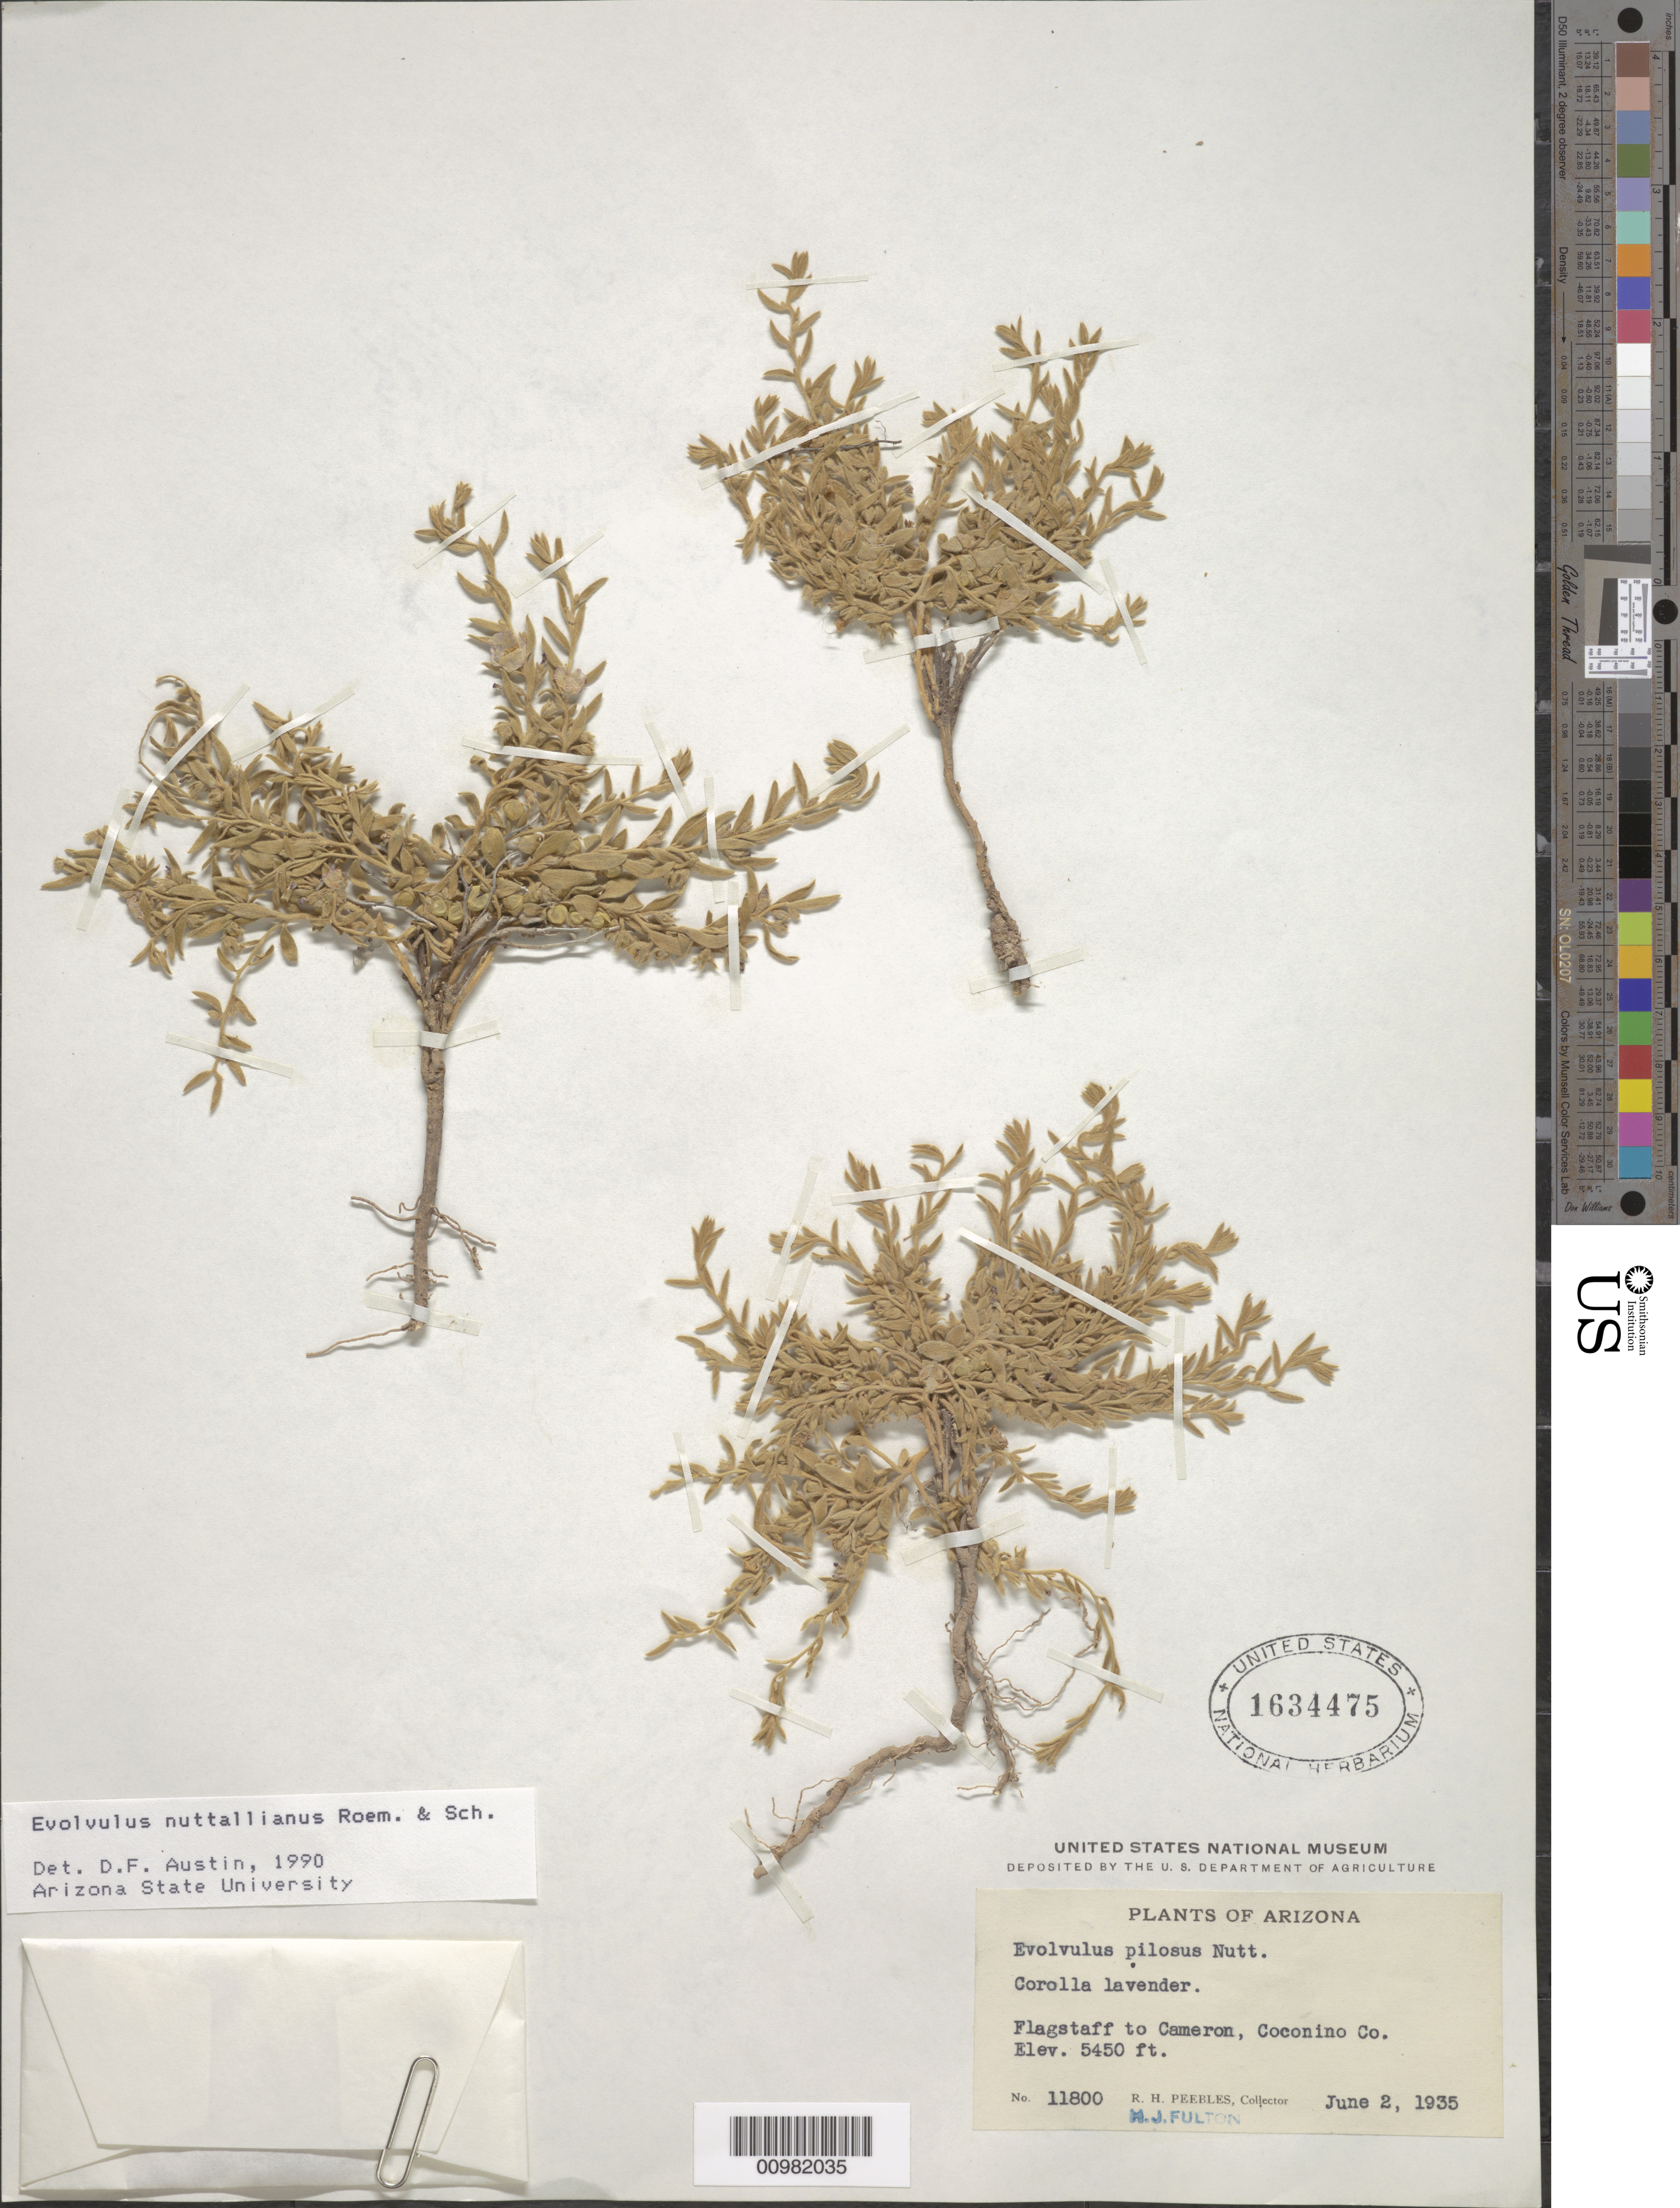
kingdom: Plantae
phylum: Tracheophyta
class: Magnoliopsida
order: Solanales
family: Convolvulaceae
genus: Evolvulus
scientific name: Evolvulus nuttallianus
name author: Roem. & Schult.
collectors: R. H. Peebles & H. Fulton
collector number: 11800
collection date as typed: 02 Jun 1935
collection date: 1935-06-02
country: United States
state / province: Arizona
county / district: Coconino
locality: Flagstaff to Cameron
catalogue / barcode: US 1634475